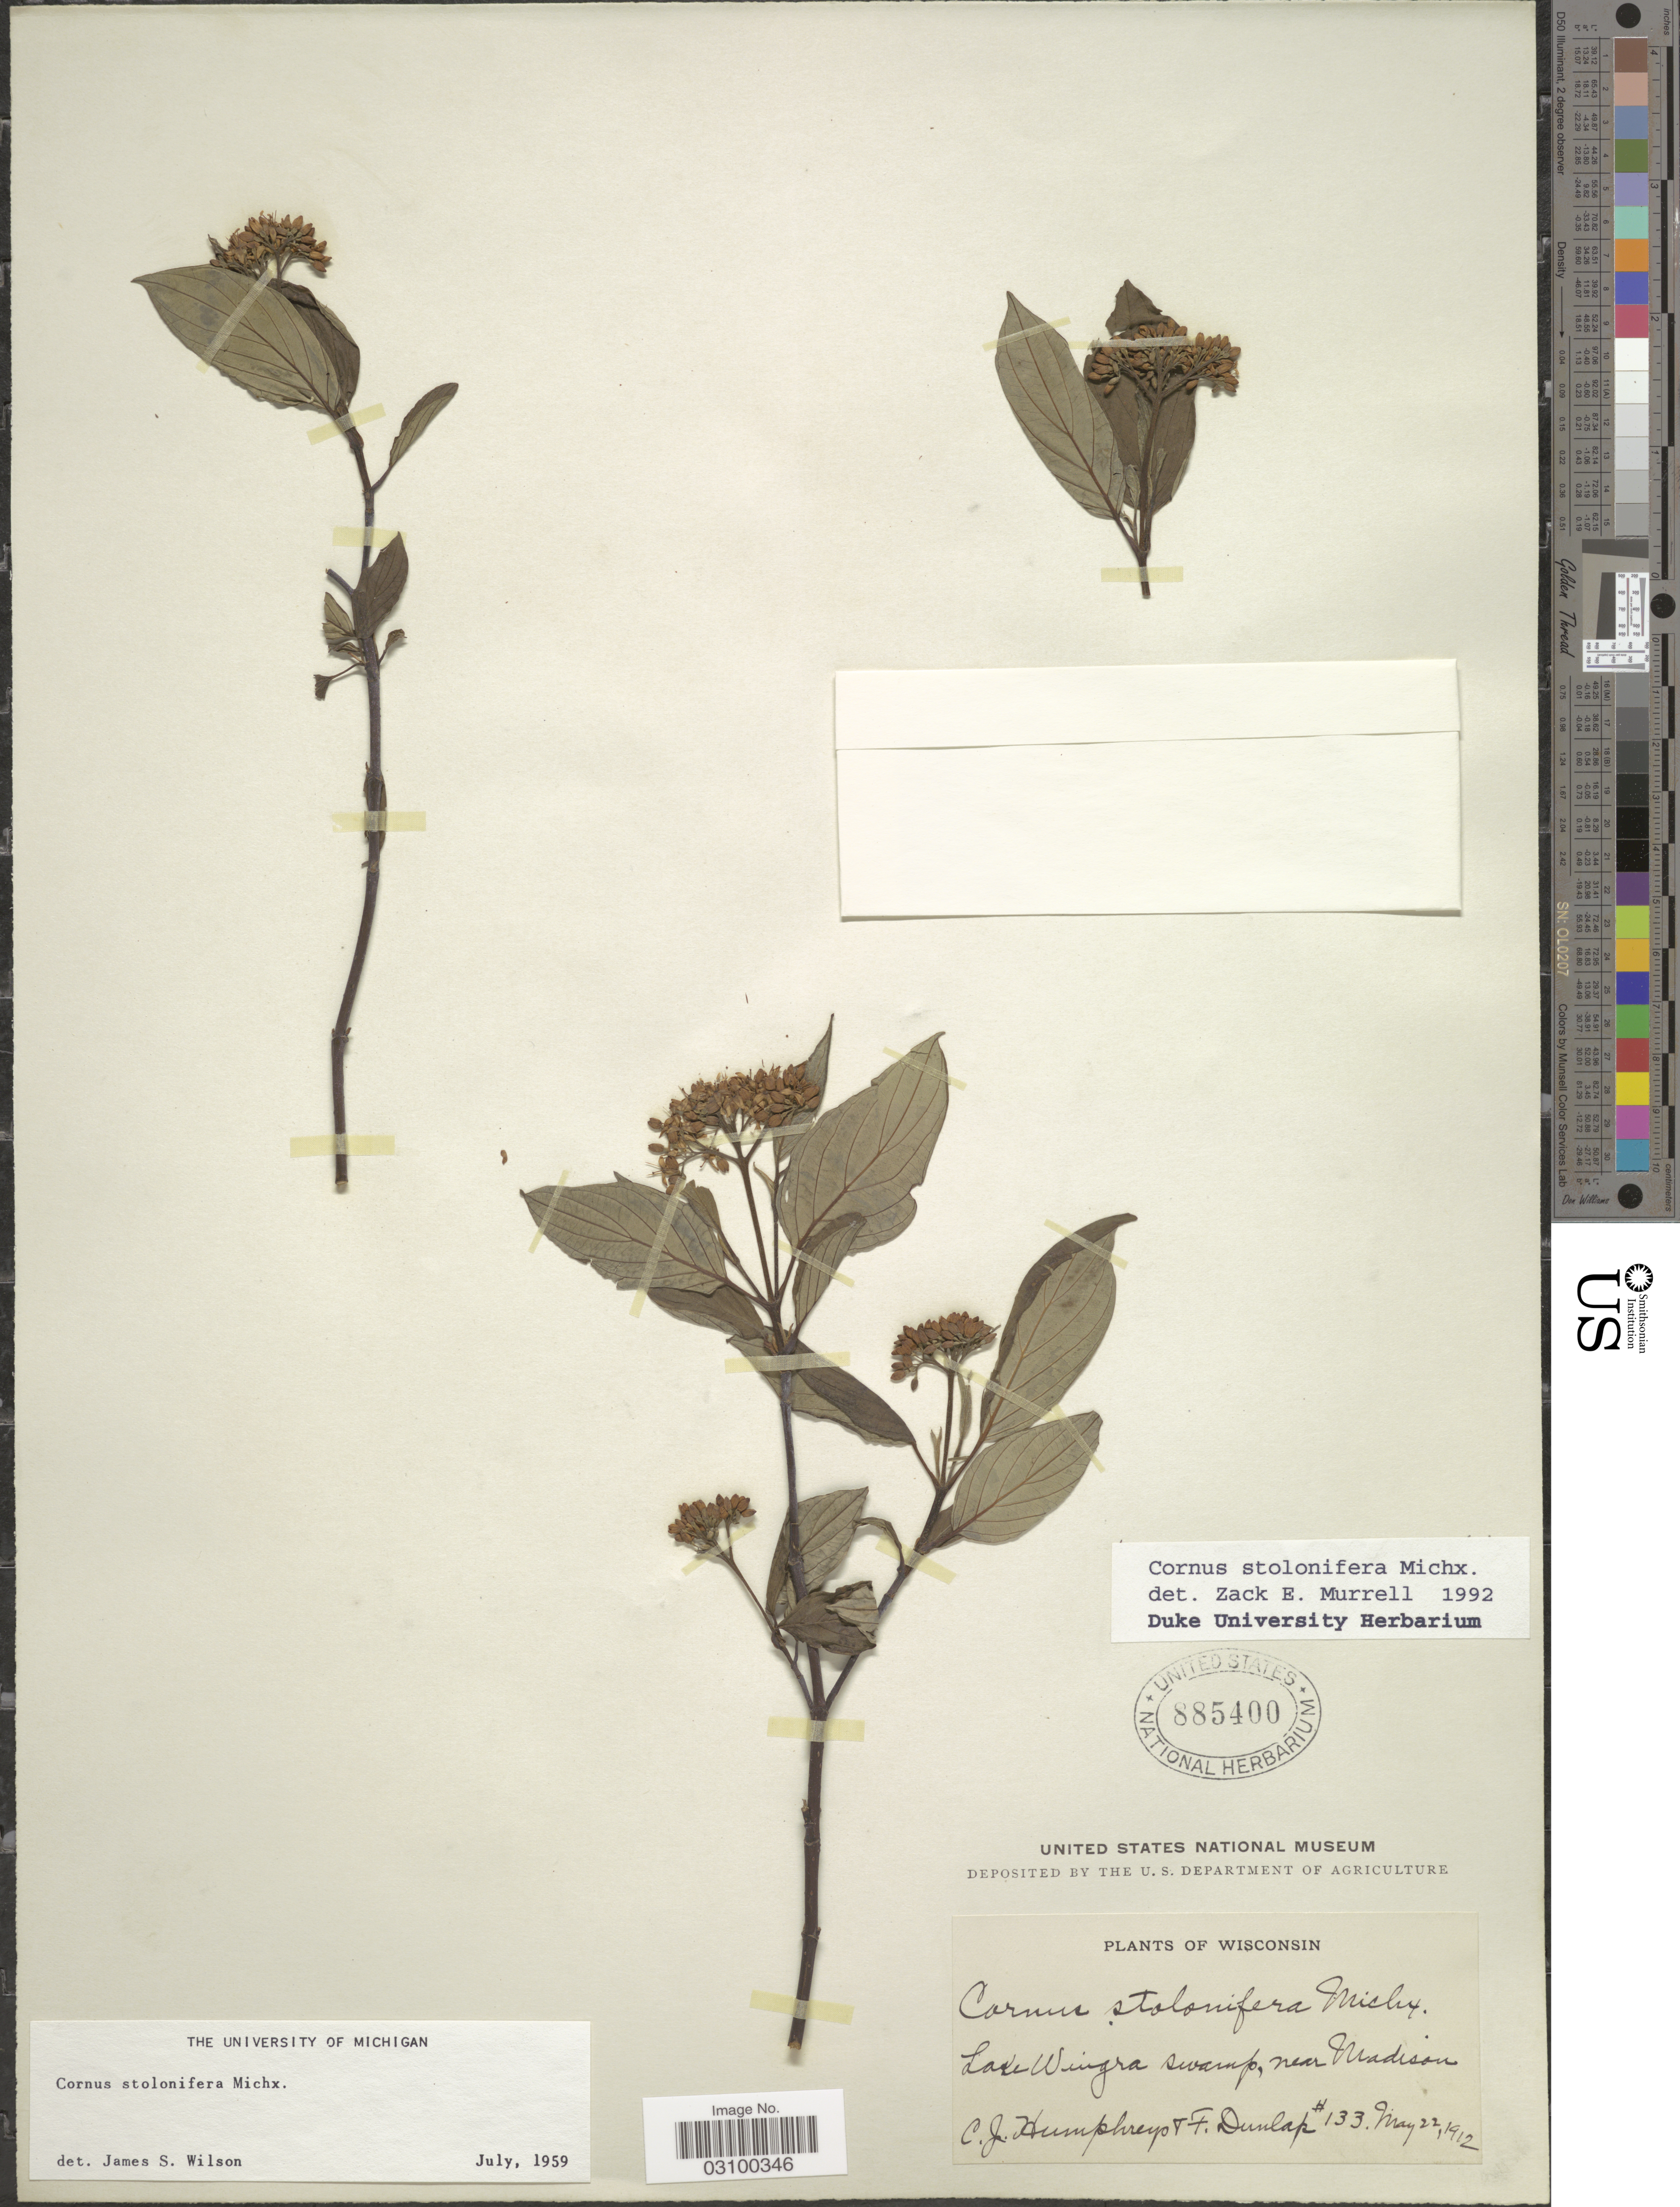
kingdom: Plantae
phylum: Tracheophyta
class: Magnoliopsida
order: Cornales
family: Cornaceae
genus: Cornus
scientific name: Cornus sericea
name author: L.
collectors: C. Humphreys & F. Dunlap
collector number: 133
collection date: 1912-05-22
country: United States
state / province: Wisconsin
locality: Lake Wingra swamp, near Madison.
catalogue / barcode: US 885400